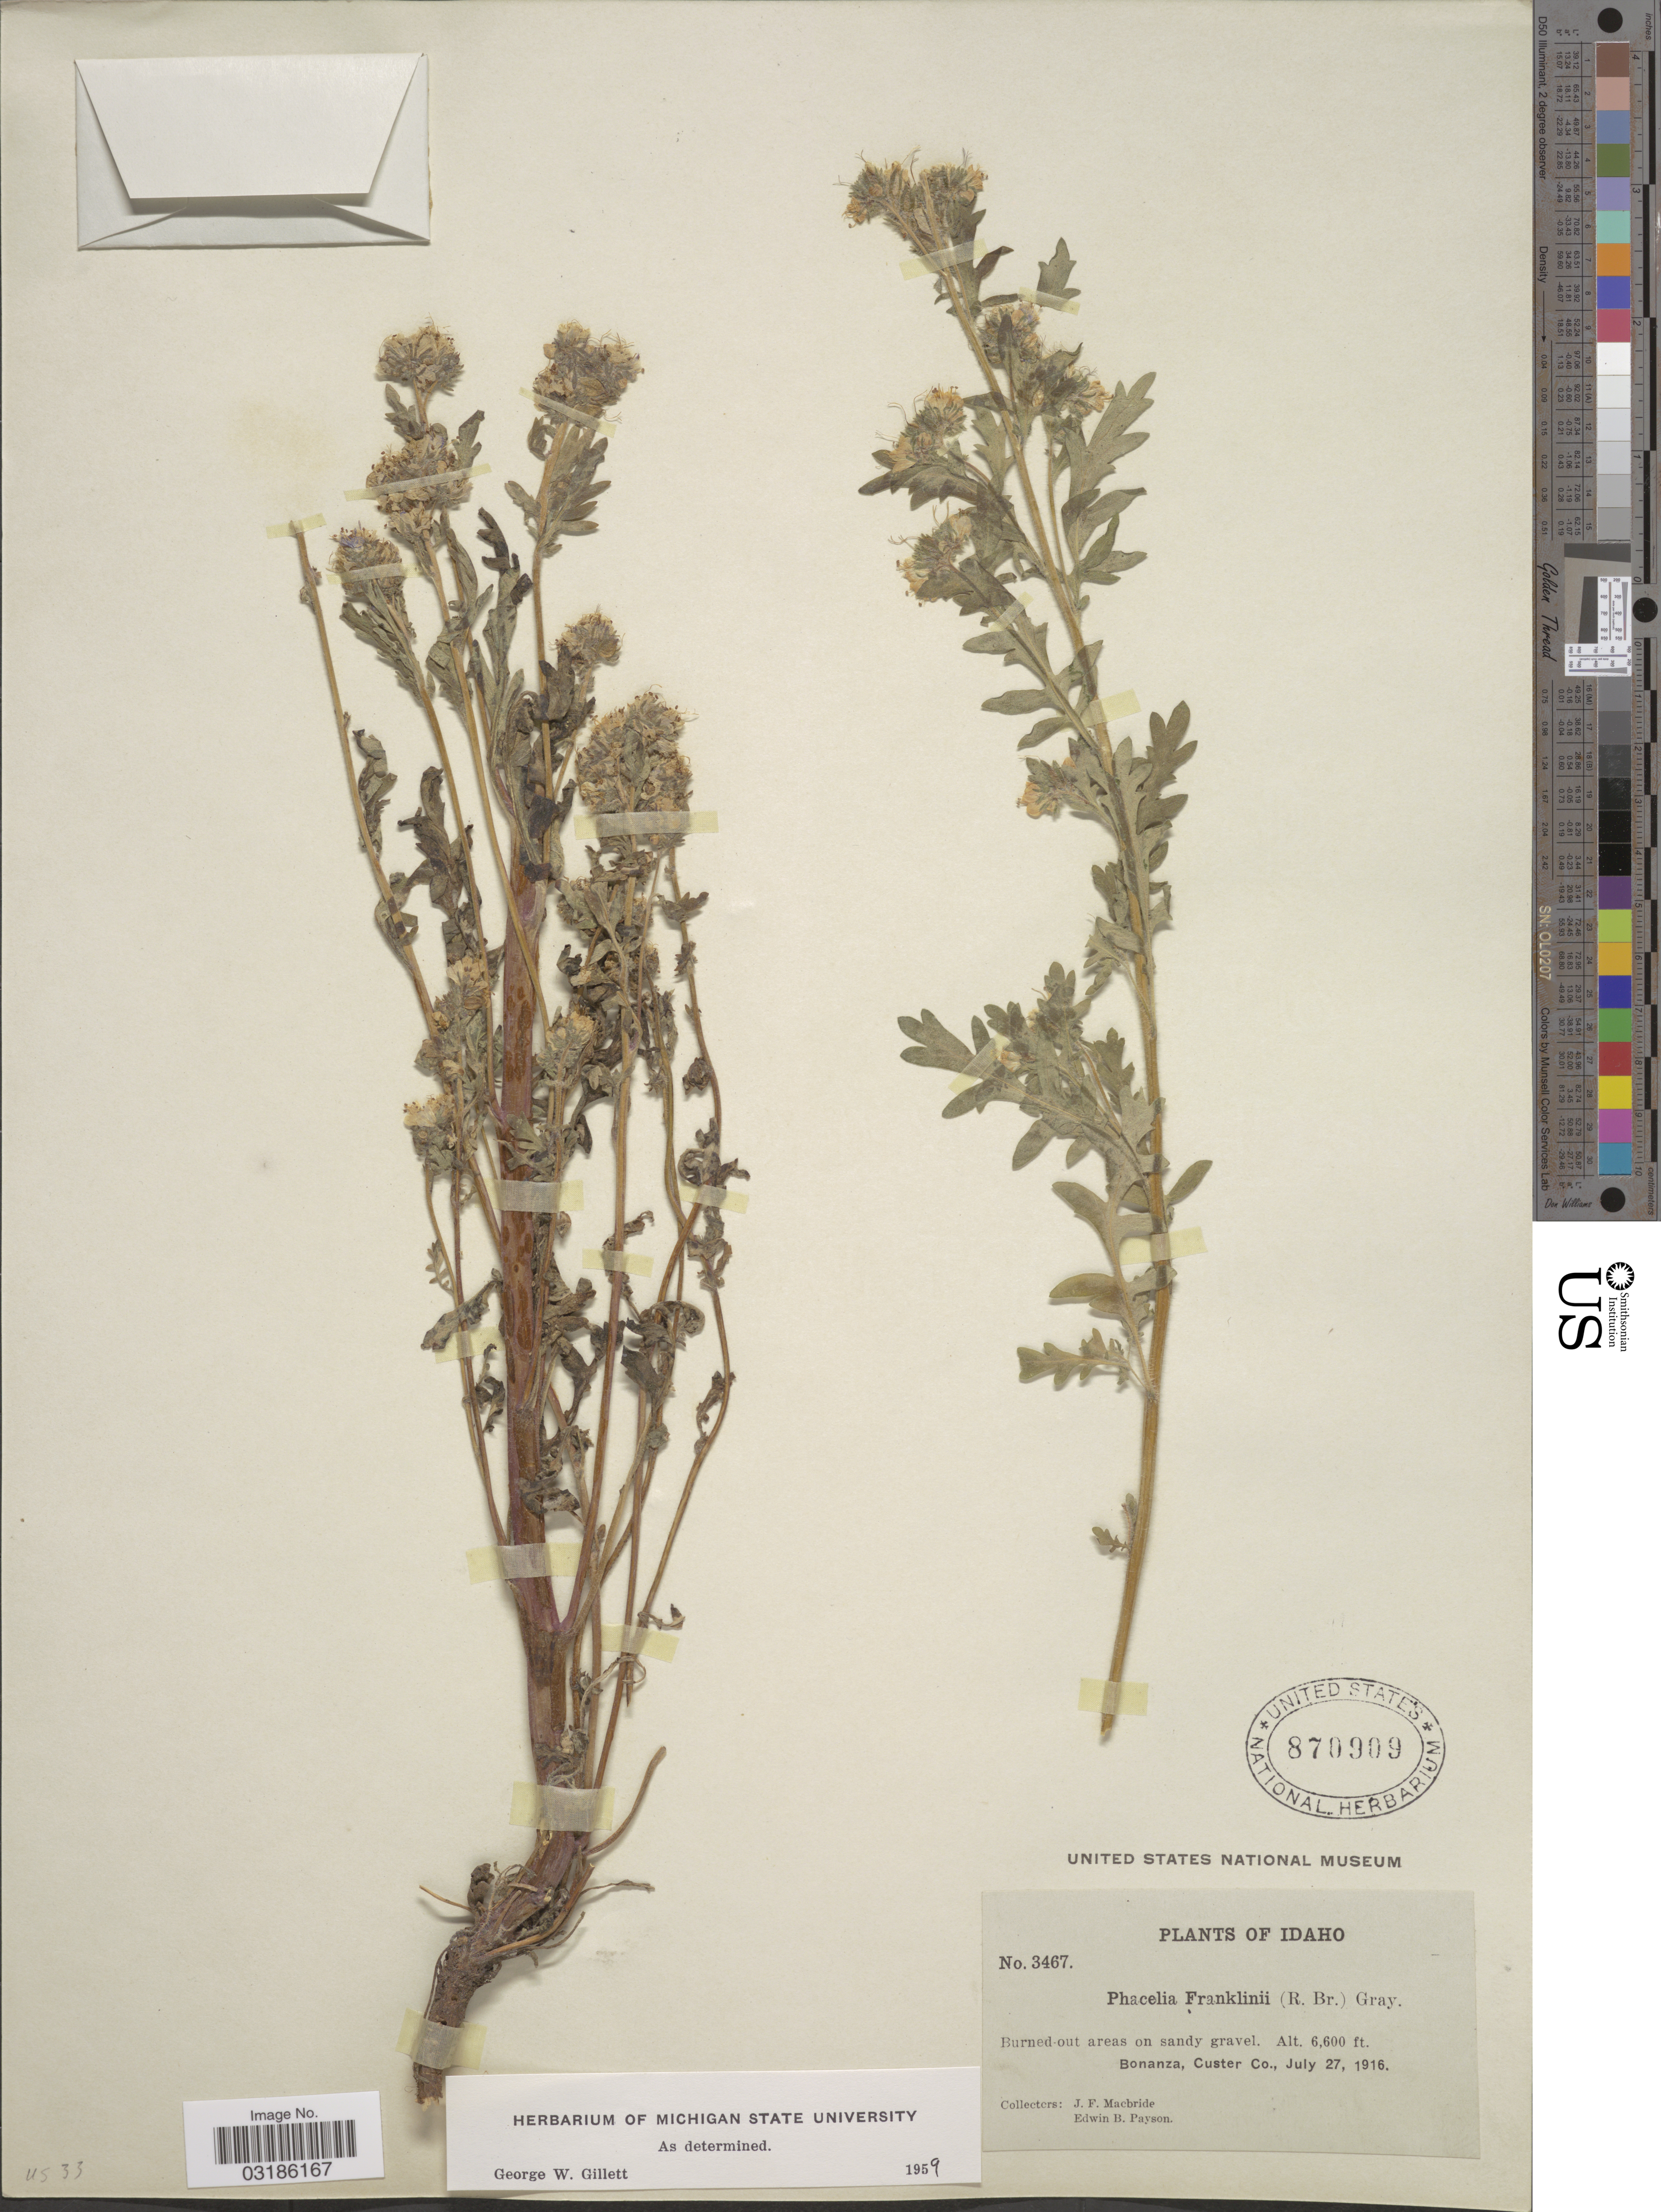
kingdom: Plantae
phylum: Tracheophyta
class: Magnoliopsida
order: Boraginales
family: Hydrophyllaceae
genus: Phacelia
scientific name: Phacelia franklinii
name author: Nutt.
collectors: J. F. Macbride & E. B. Payson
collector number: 3467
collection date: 1916-07-27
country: United States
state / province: Idaho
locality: Bonanza. Custer Co.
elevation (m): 2012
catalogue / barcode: US 870909